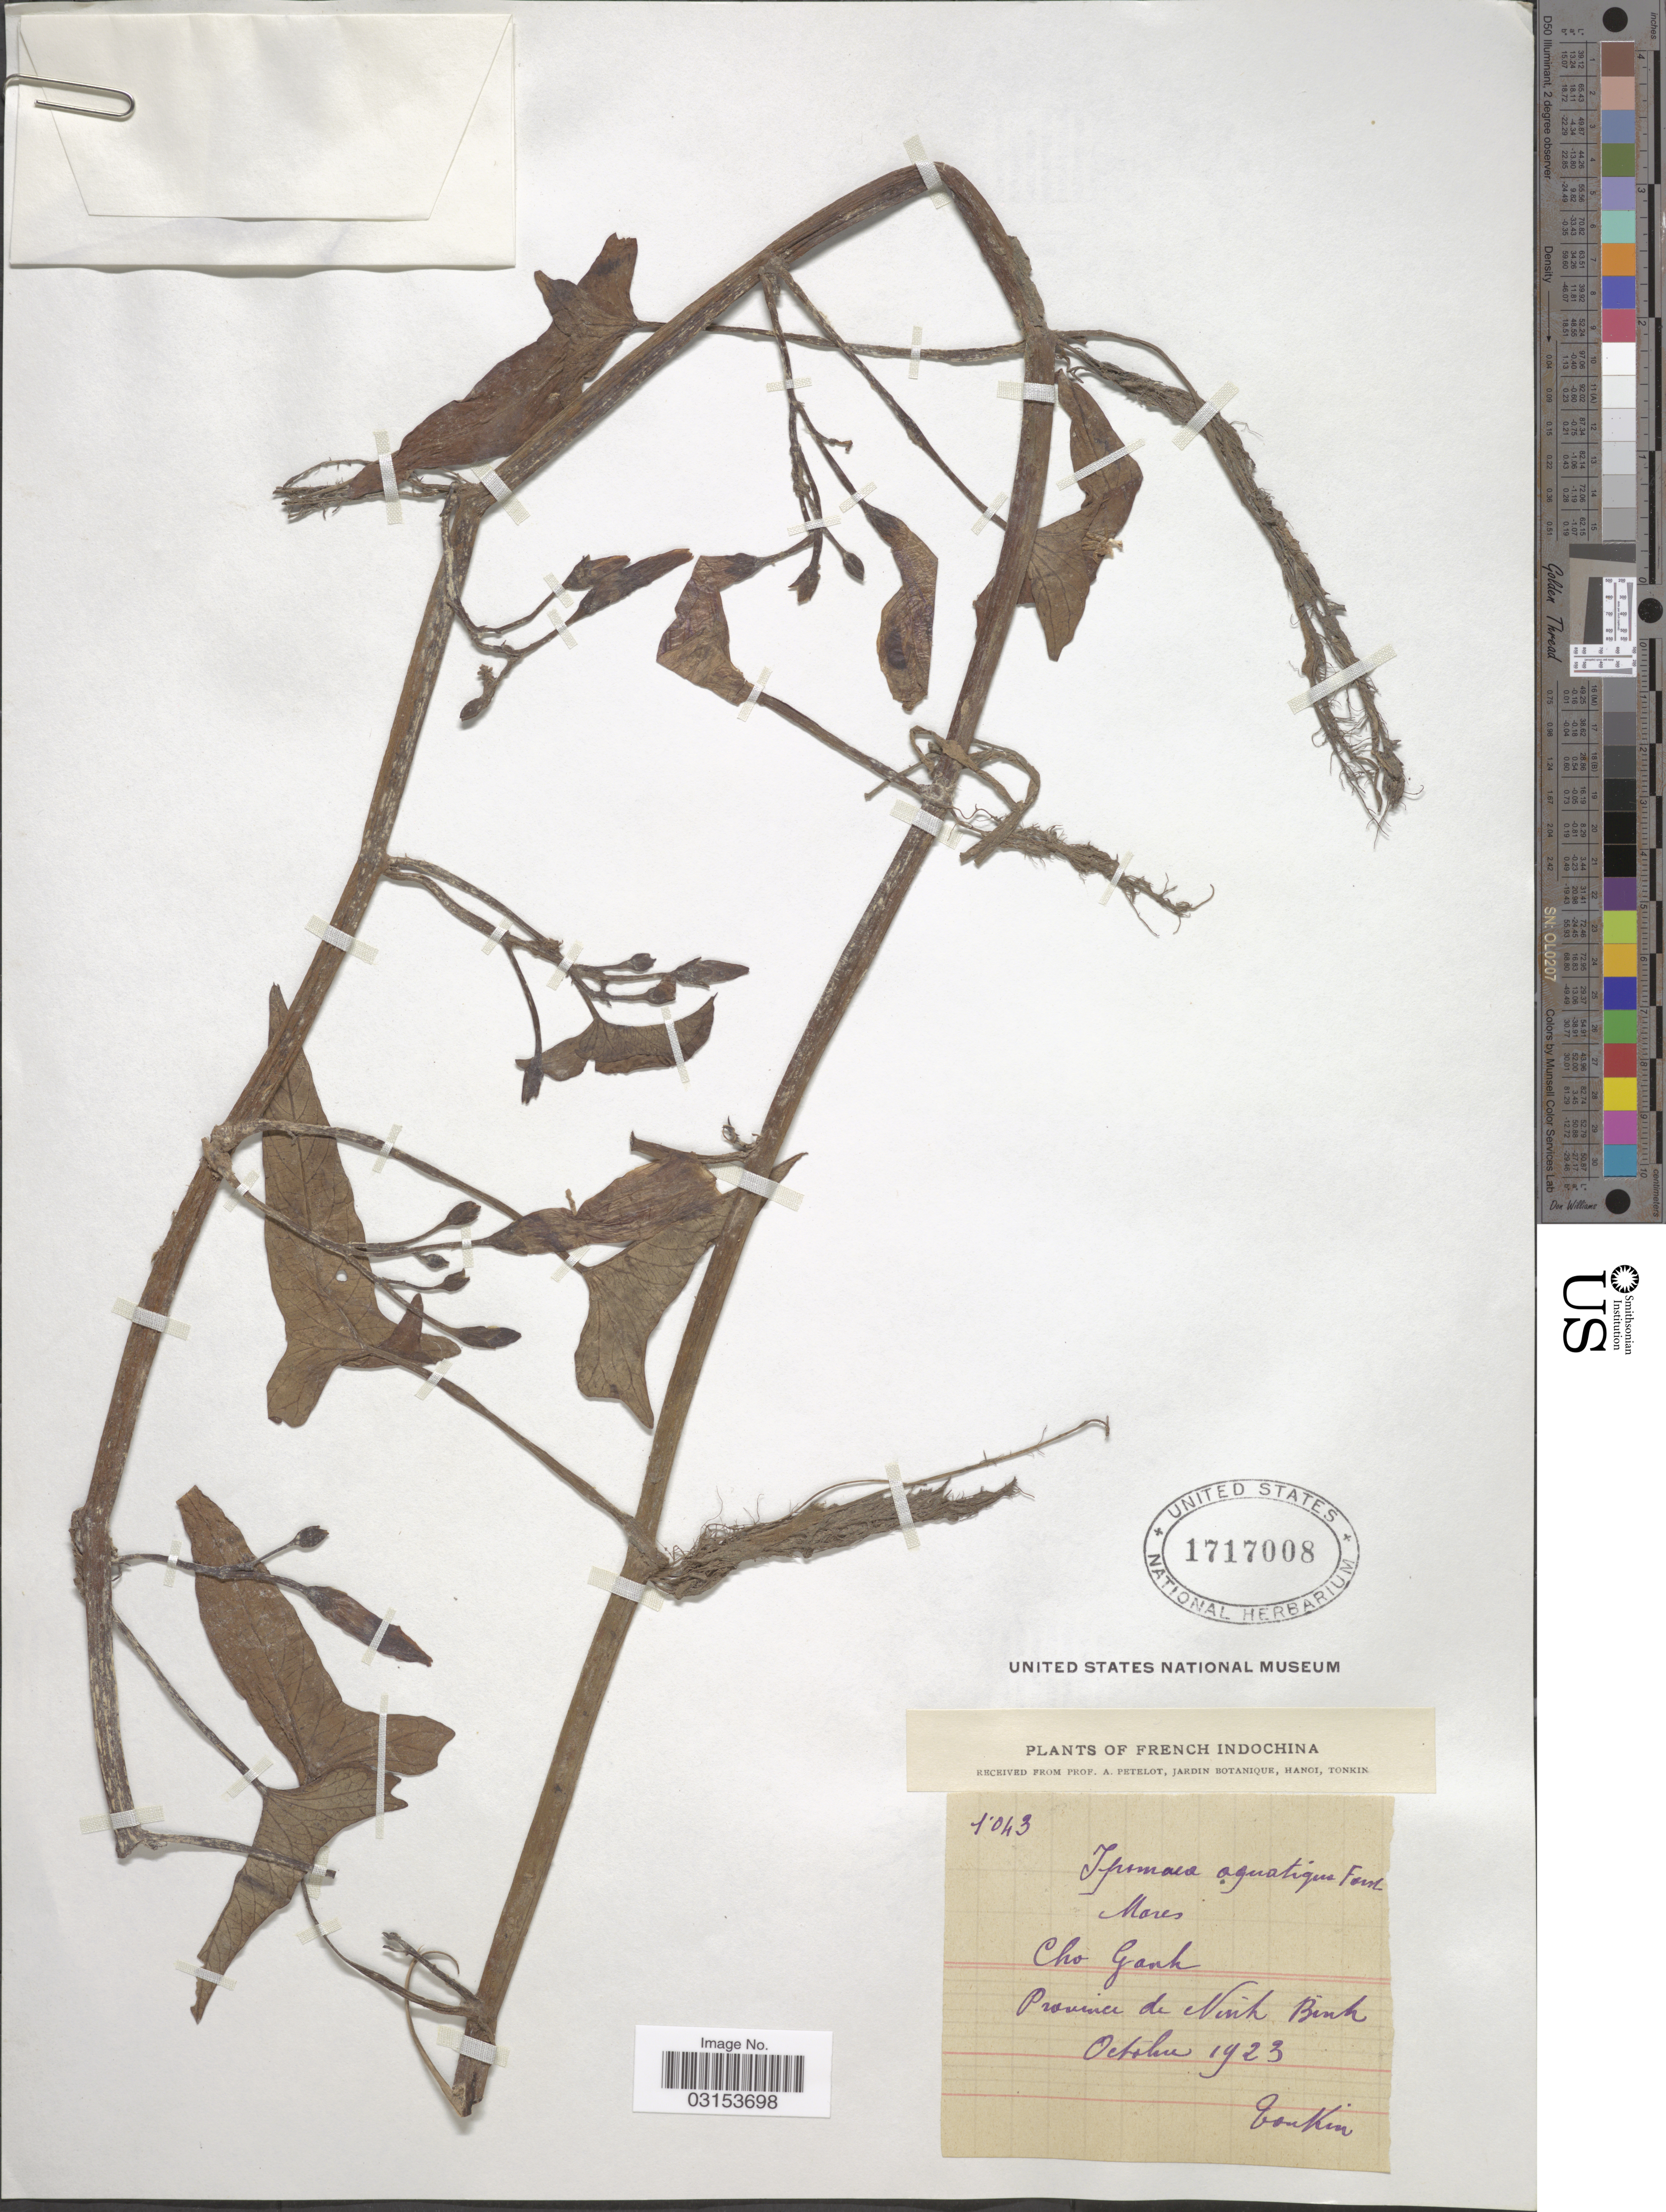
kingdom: Plantae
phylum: Tracheophyta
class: Magnoliopsida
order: Solanales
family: Convolvulaceae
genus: Ipomoea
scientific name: Ipomoea aquatica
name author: Forssk.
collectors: A. Petelot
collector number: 1043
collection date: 1923-10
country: Vietnam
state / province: Ninh Binh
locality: Tonkin. Cho Ganh. French Indochina.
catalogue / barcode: US 1717008